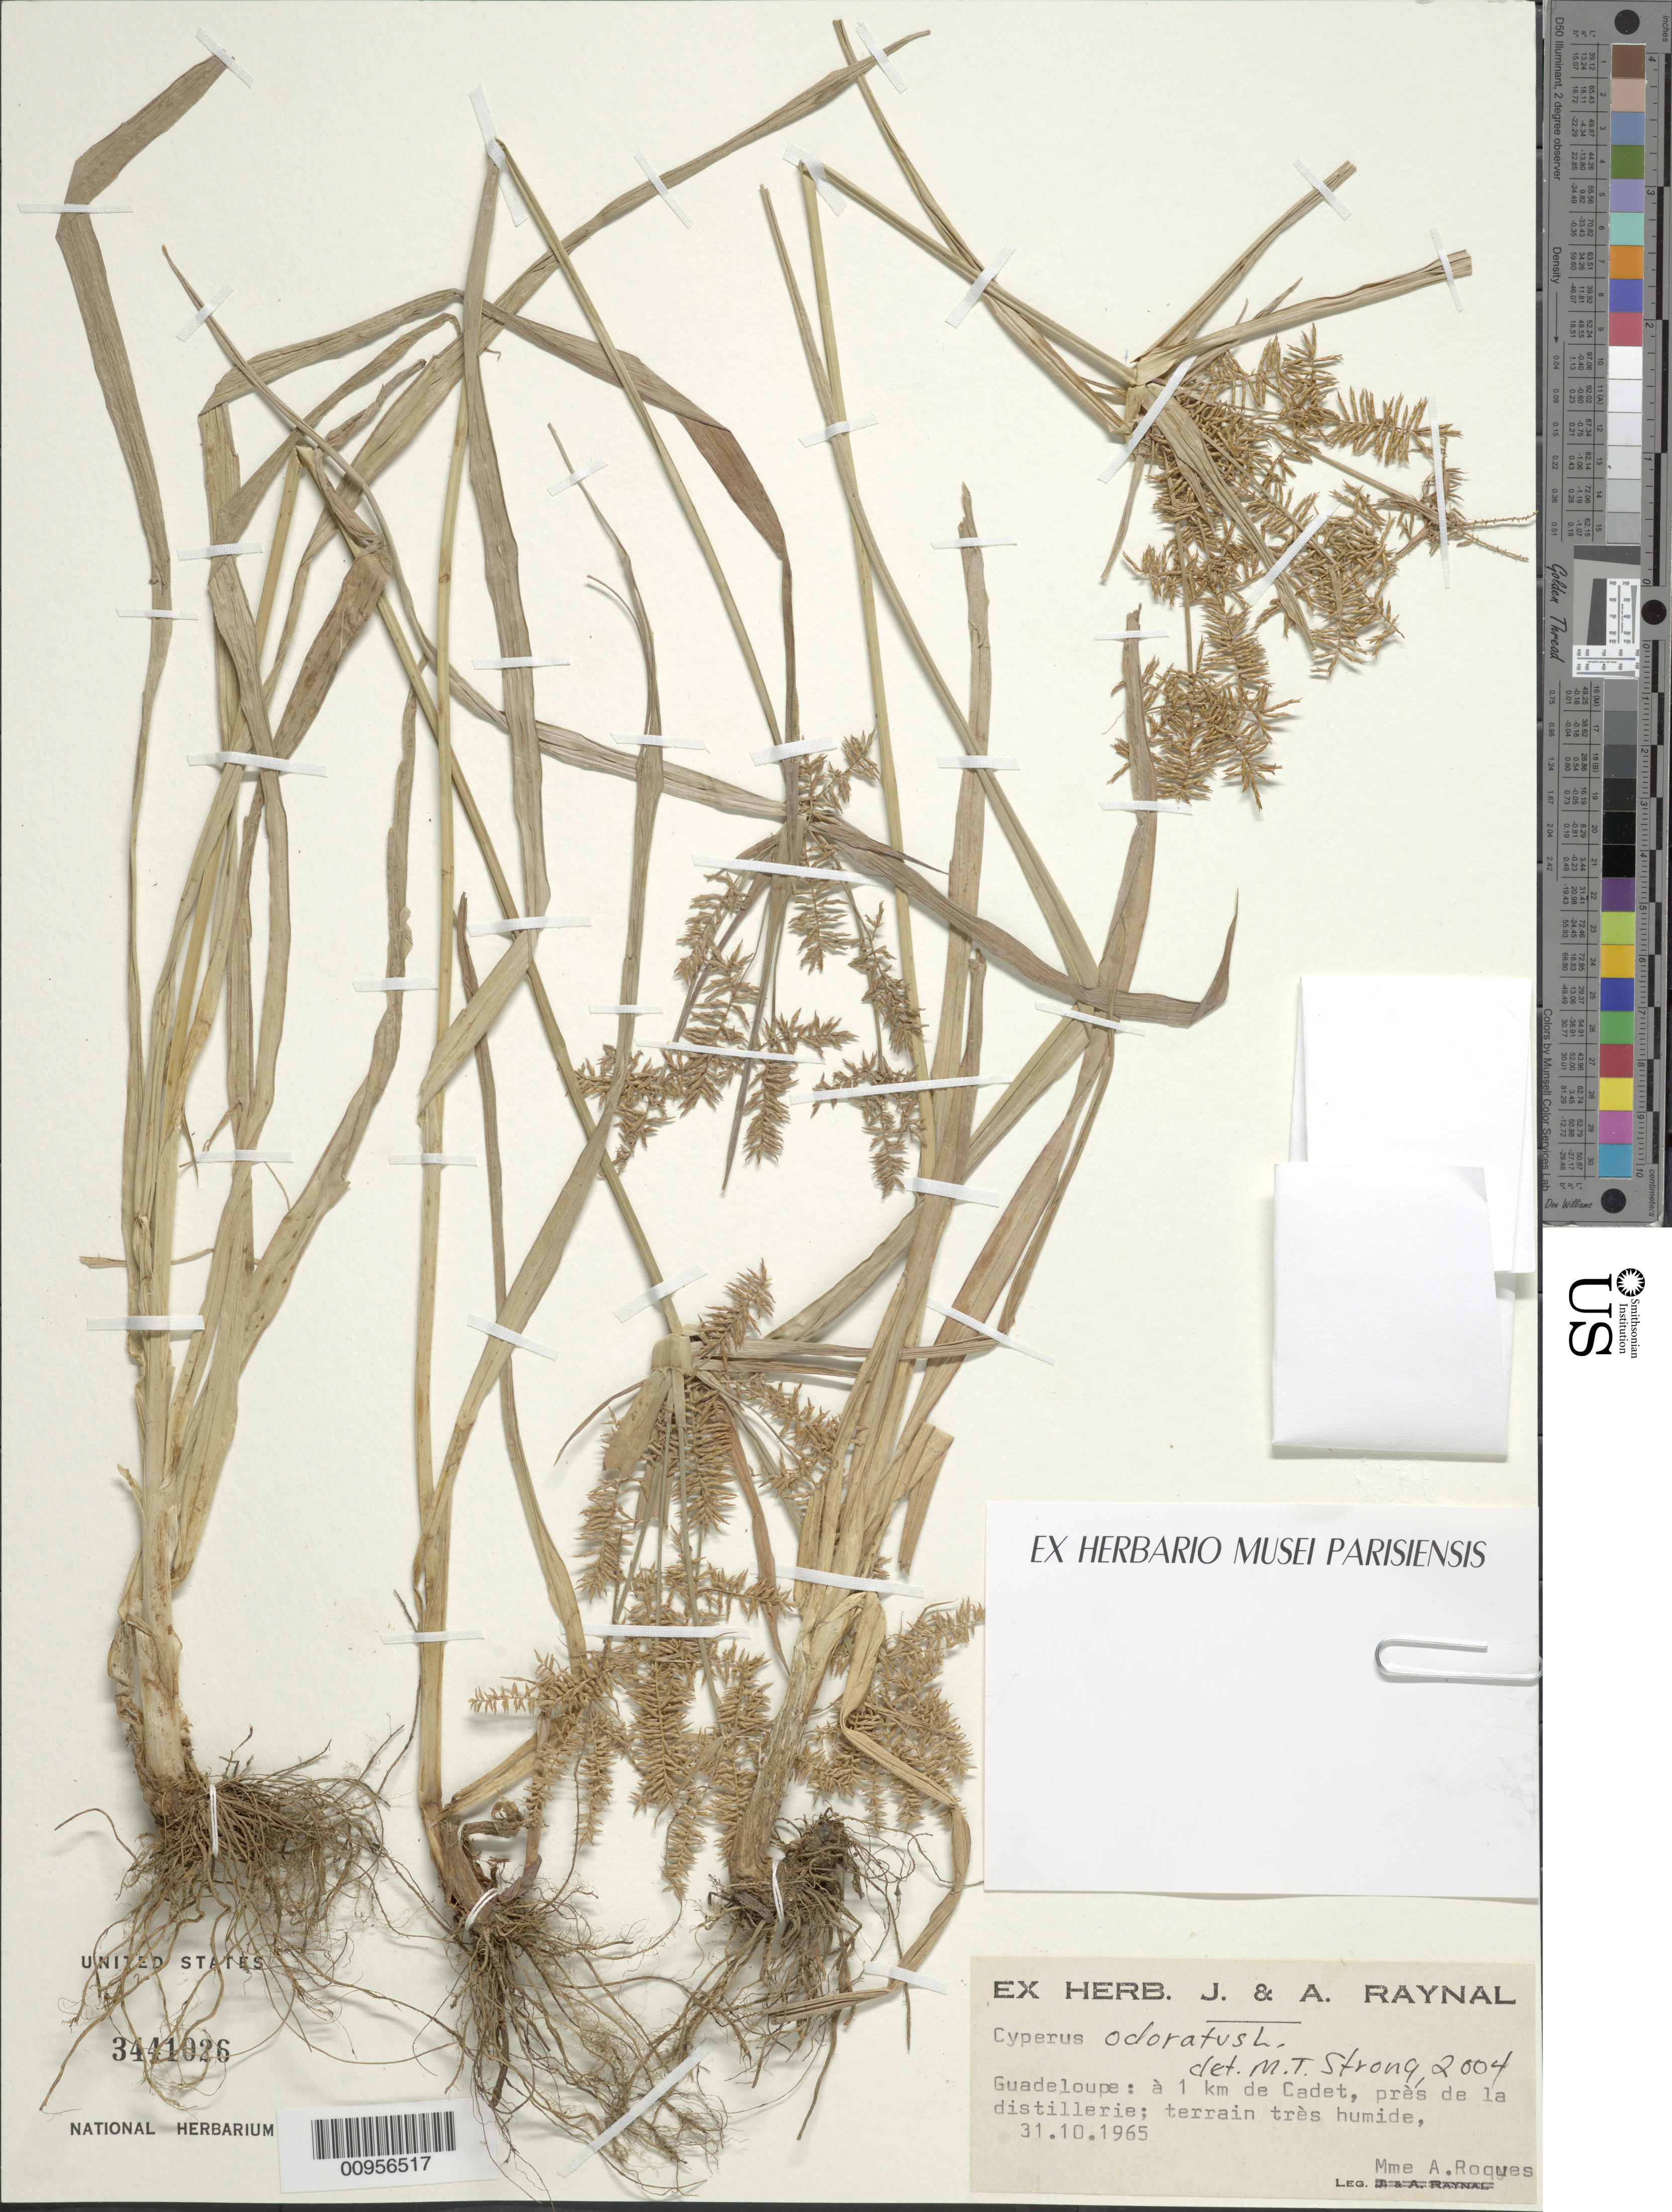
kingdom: Plantae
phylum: Tracheophyta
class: Liliopsida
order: Poales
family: Cyperaceae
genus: Cyperus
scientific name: Cyperus odoratus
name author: L.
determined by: Strong, M. T., (US), Smithsonian Institution - National Museum of Natural History (UNITED STATES)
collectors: A. Roques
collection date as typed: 31 Oct 1965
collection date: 1965-10-31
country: Guadeloupe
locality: à 1 km de Cadet, près de la distillerie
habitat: Terrain trés humide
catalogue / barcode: US 3441026